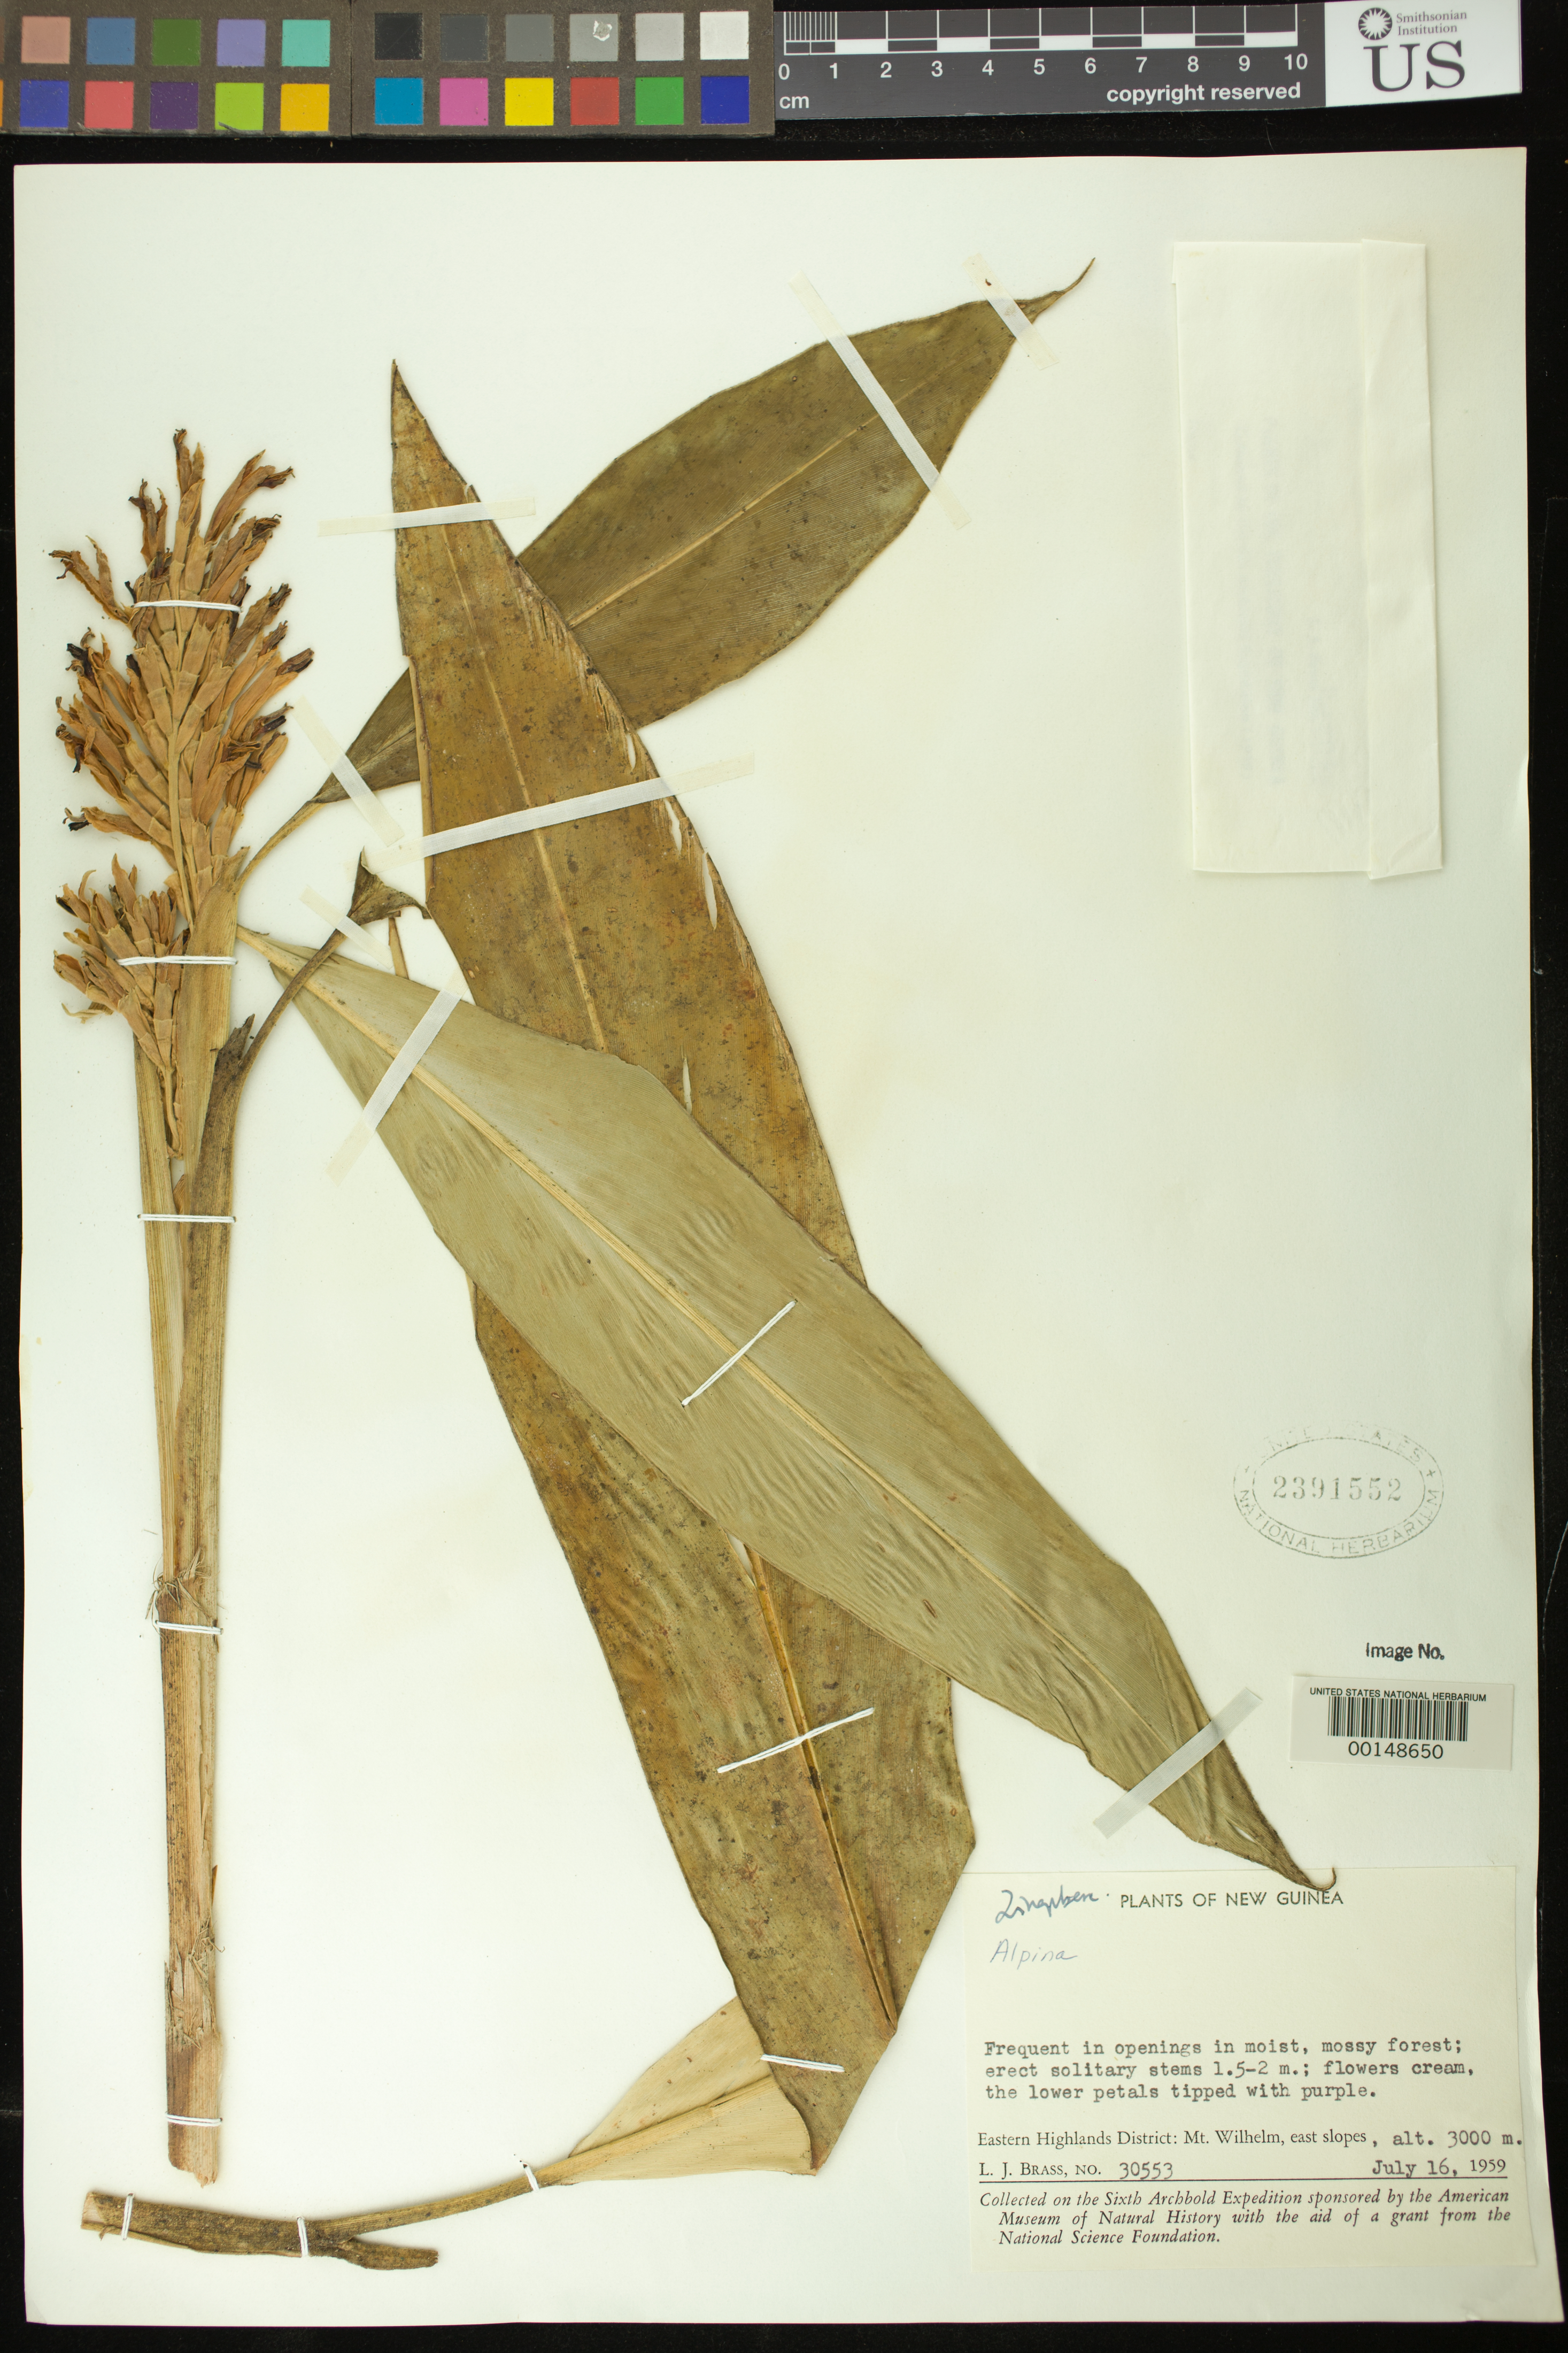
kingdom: Plantae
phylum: Tracheophyta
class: Liliopsida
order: Zingiberales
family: Zingiberaceae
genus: Alpinia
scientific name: Alpinia albipurpurea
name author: (P. Royen) R.M. Sm.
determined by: Docot, Rudolph Valentino A.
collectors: L. J. Brass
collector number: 30553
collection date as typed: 16 Jul 1959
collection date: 1959-07-16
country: Papua New Guinea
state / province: Eastern Highlands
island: New Guinea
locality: Mt. wilhelm, east slopes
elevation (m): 3000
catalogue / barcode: US 2391552